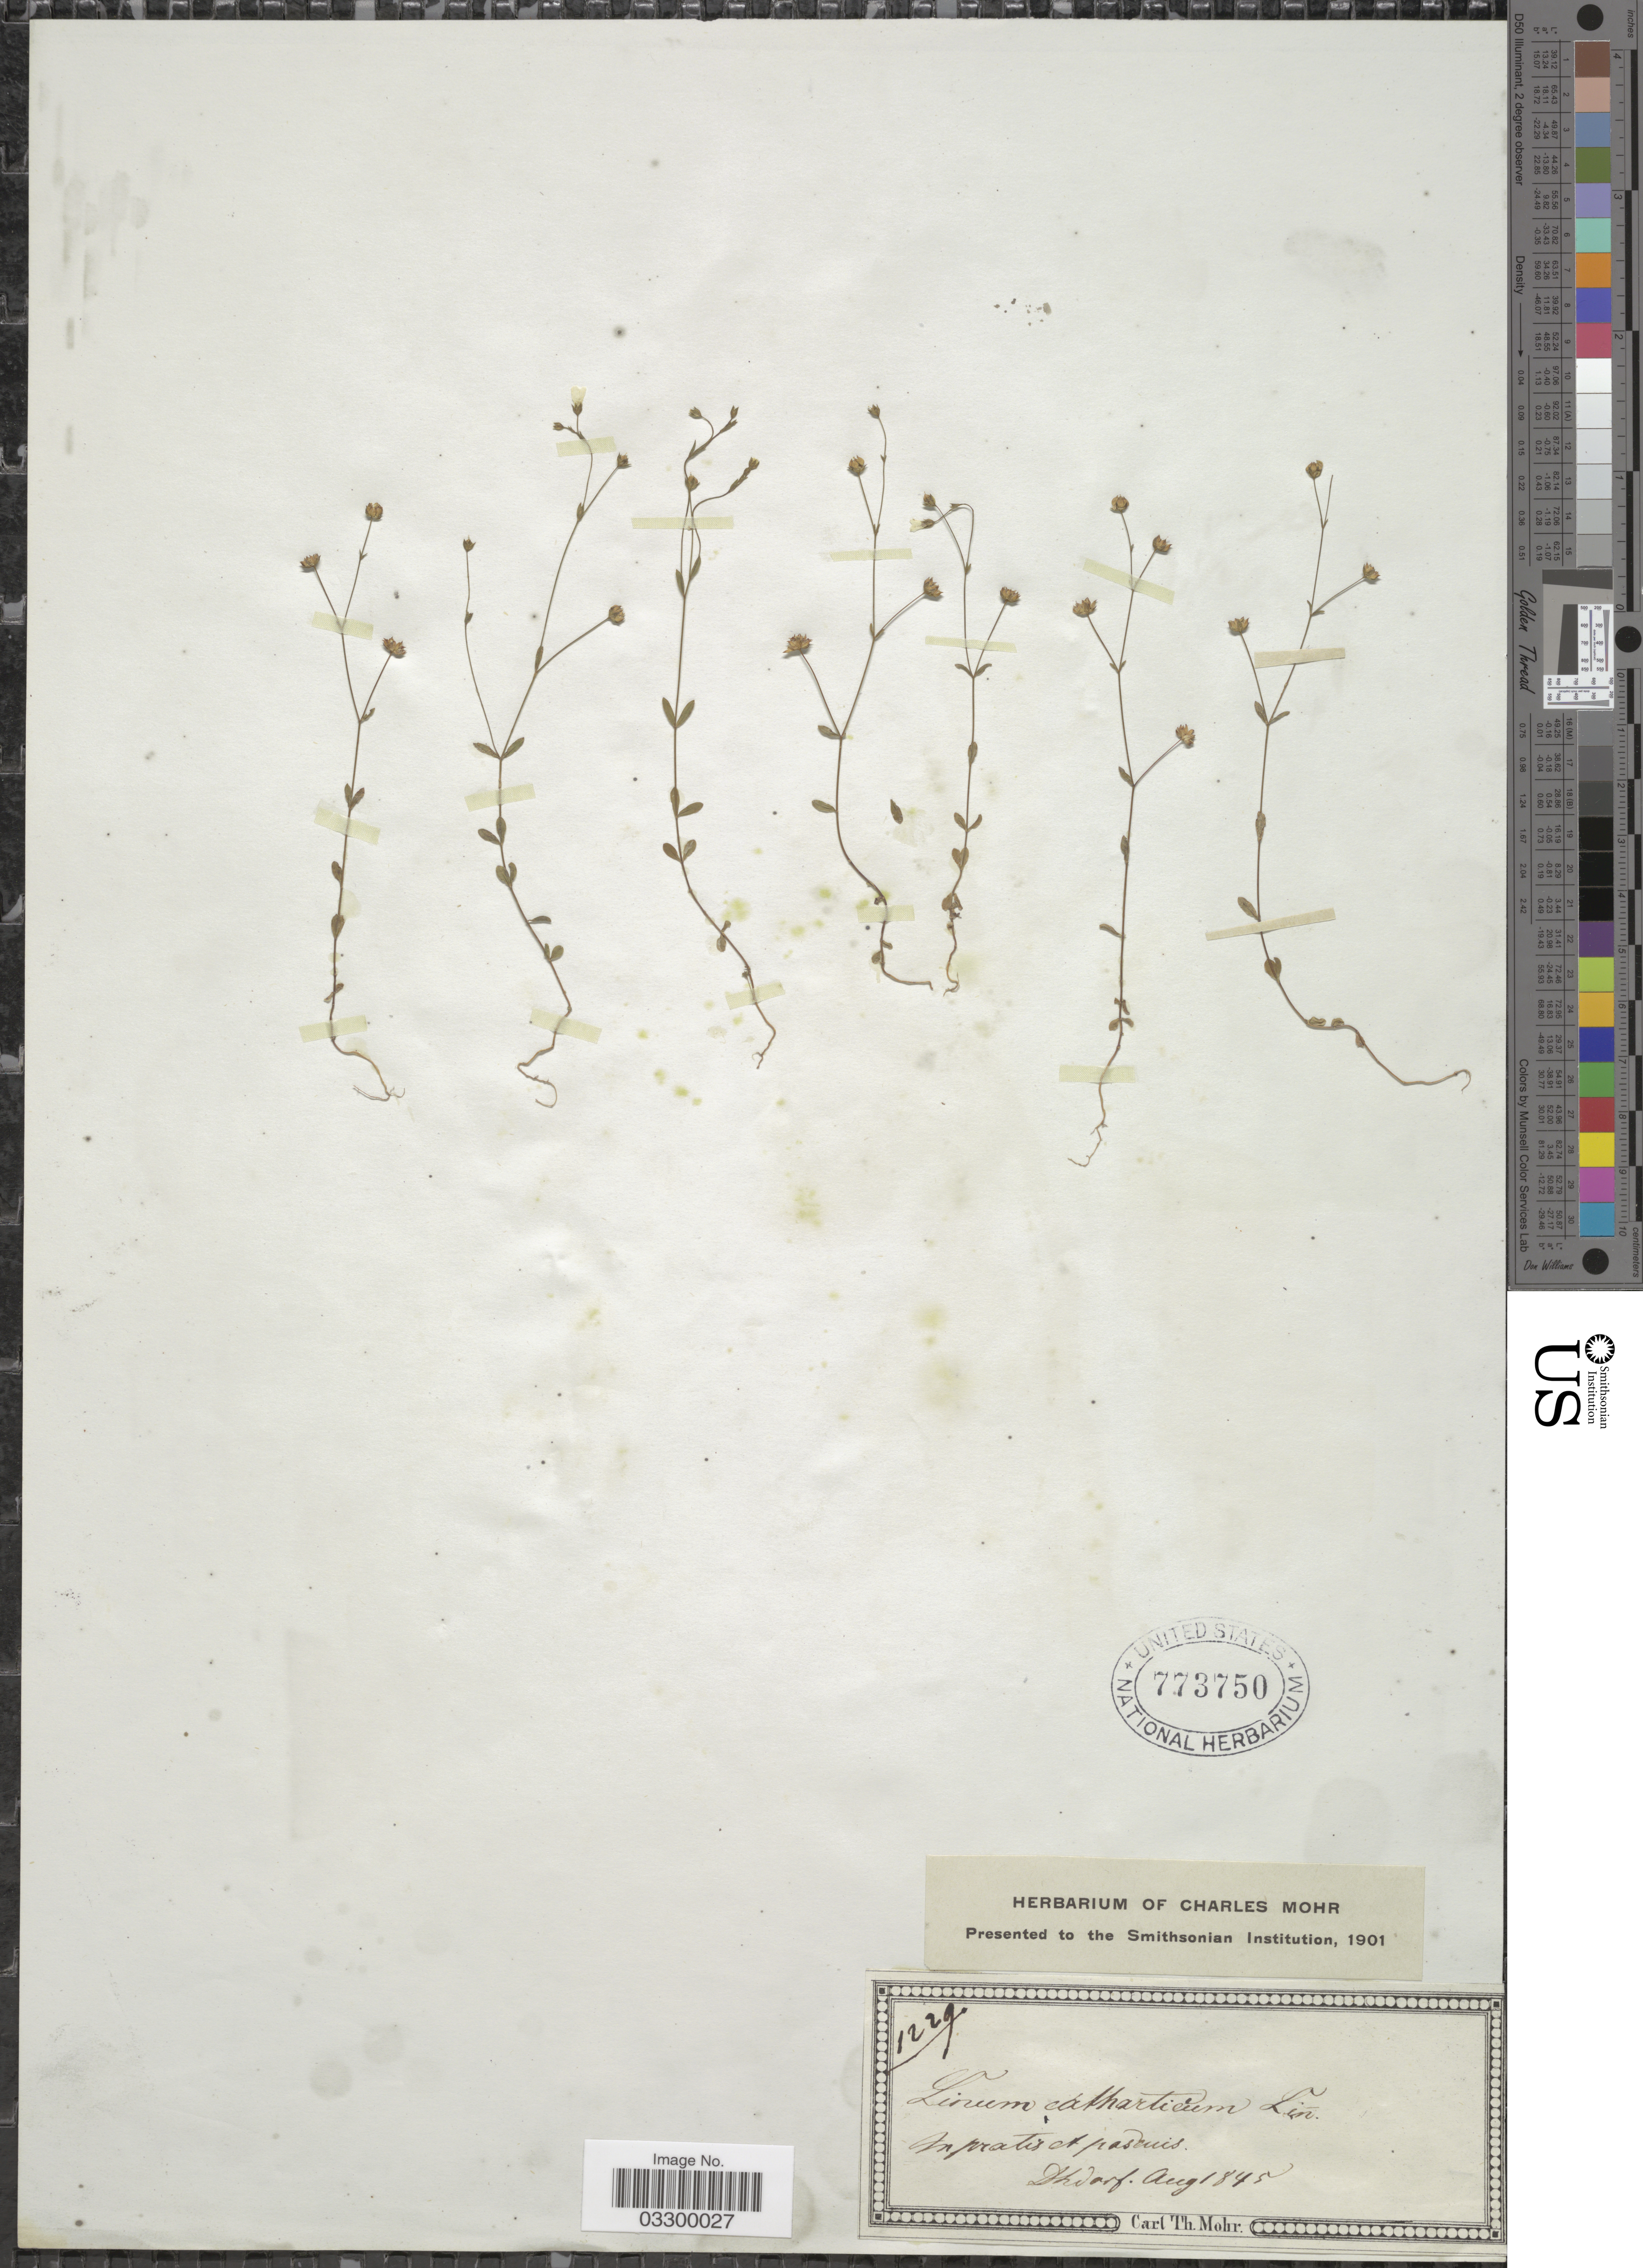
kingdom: Plantae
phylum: Tracheophyta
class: Magnoliopsida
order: Malpighiales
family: Linaceae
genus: Linum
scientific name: Linum catharticum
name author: L.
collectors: Mohr, C. T. (herbarium)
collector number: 1229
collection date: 1845-08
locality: Dhdorf [interpreted] [unsure placement]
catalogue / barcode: US 773750